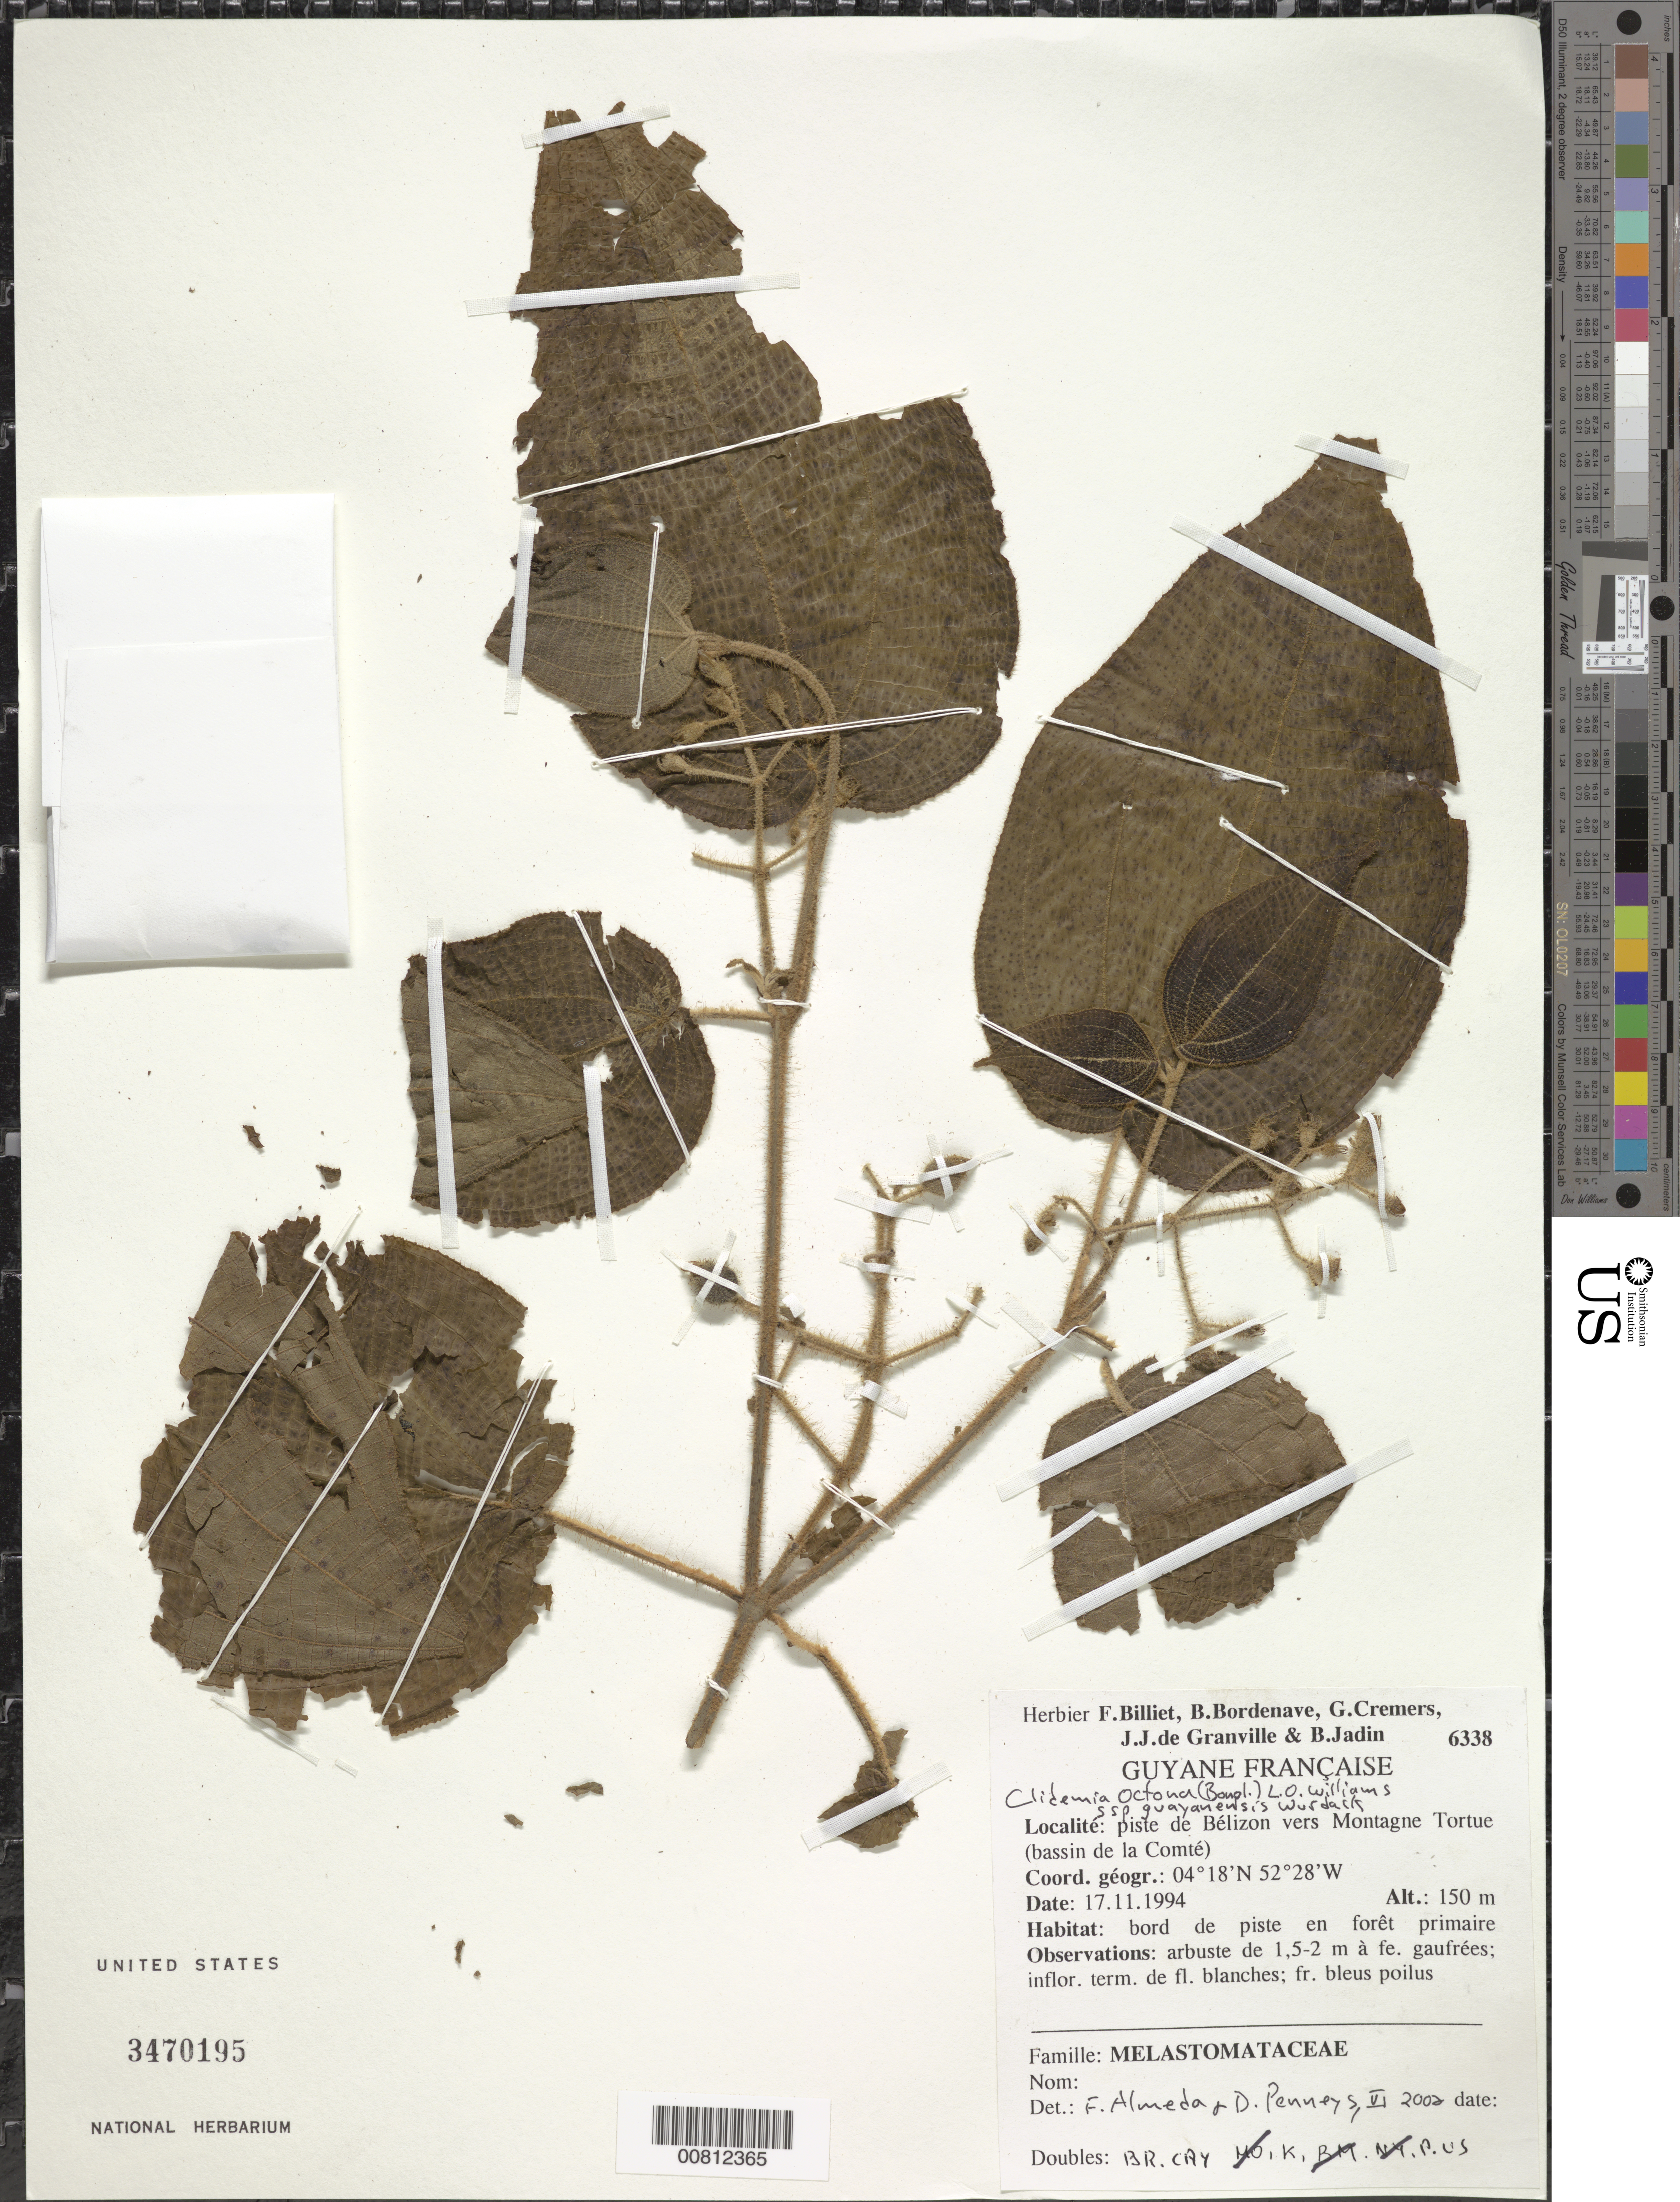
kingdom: Plantae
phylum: Tracheophyta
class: Magnoliopsida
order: Myrtales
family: Melastomataceae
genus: Clidemia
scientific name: Clidemia octona subsp. guayanensis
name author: Wurdack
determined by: Almeda, F.; Penneys, D. S.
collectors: F. Billiet, G. Cremers, B. Bordenave, J.-J. de Granville & B. Jadin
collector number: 6338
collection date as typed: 17-Nov-94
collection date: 1994-11-17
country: French Guiana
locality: Piste de Bélizon, vers Montagne Tortue (Bassin de la Comté)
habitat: Borde de piste en forêt primaire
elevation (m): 150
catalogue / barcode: US 3470195